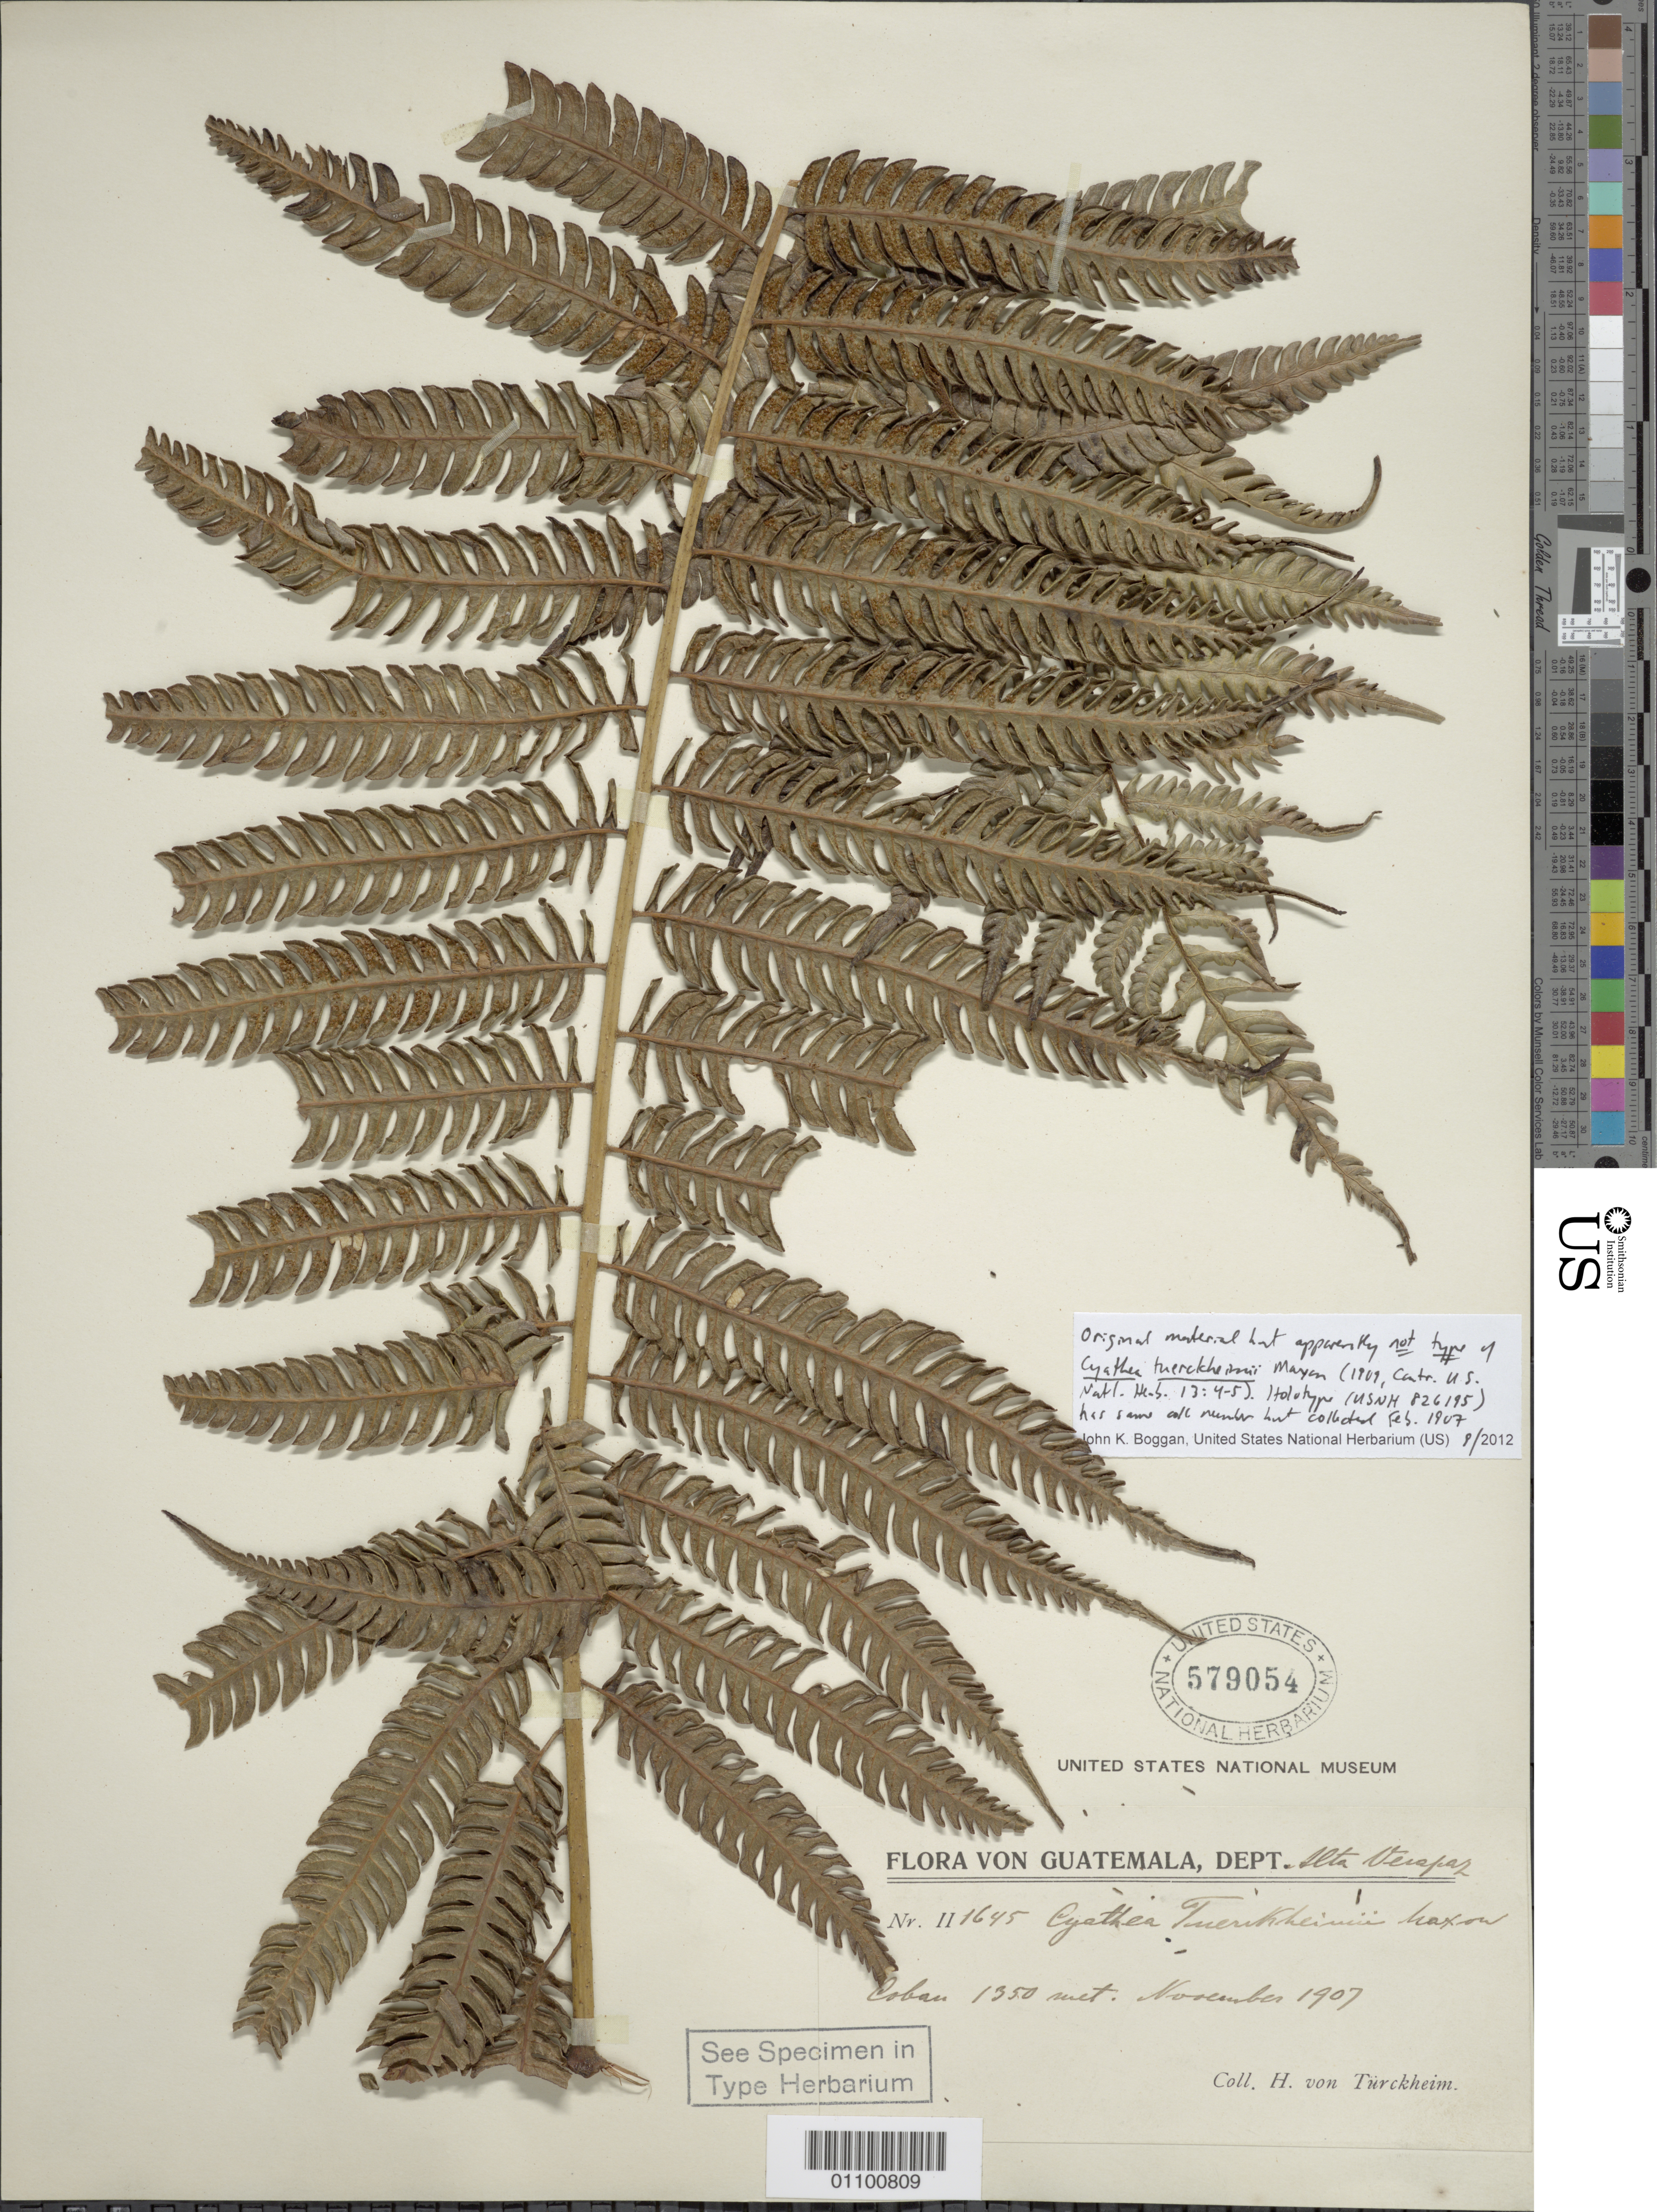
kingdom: Plantae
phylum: Tracheophyta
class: Polypodiopsida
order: Cyatheales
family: Cyatheaceae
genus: Cyathea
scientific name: Cyathea divergens var. tuerckheimii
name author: (Maxon) R.M. Tryon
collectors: H. von Türckheim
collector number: II 1645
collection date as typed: Nov 1907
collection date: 1907-11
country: Guatemala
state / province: Alta Verapaz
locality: Cobán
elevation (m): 1350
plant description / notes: Presumably original material (and same collection number as the holotype) but apparently not an isotype of Cyathea tuerckheimii Maxon; holotype (USNH 826195) was collected Feb. 1907; this specimen collected Nov. 1907 and not annotated or cited in protologue as isotype (or paratype).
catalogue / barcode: US 579054